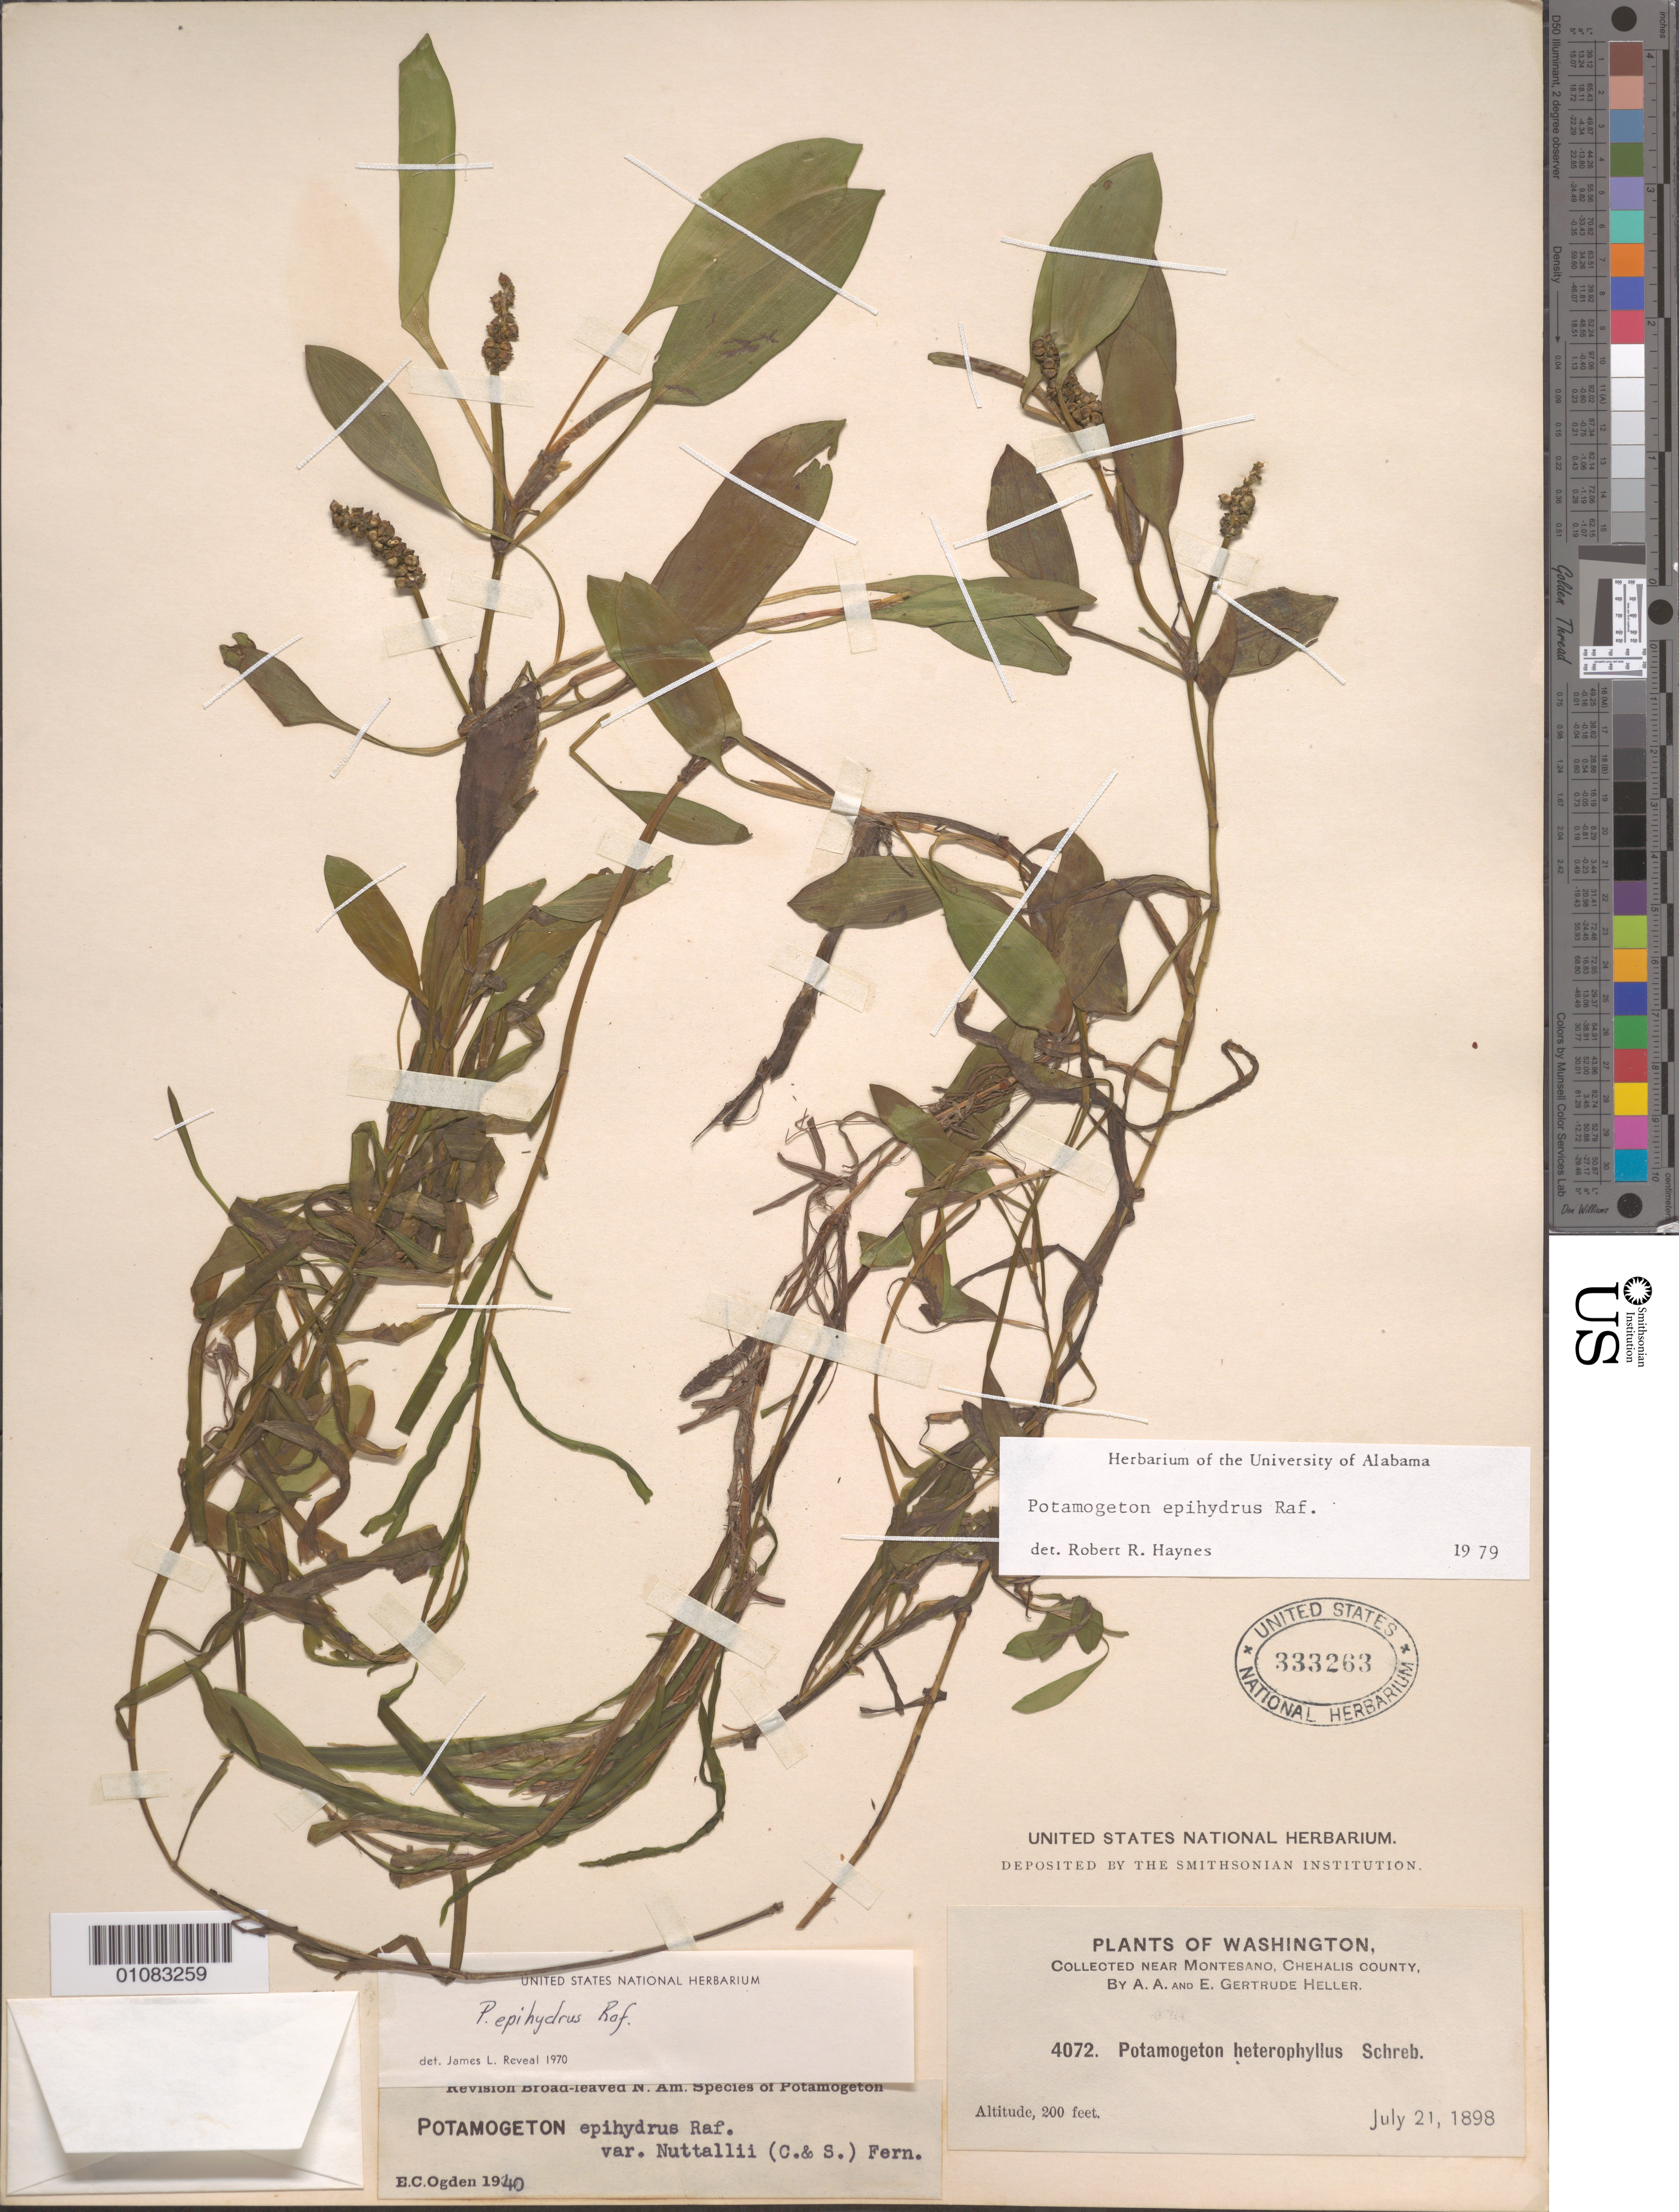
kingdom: Plantae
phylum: Tracheophyta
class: Liliopsida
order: Alismatales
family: Potamogetonaceae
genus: Potamogeton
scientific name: Potamogeton epihydrus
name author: Raf.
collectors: A. A. Heller & E. G. Heller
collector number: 4072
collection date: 1898-07-21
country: United States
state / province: Washington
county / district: Grays Harbor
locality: near Montesano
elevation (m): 61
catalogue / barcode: US 333263